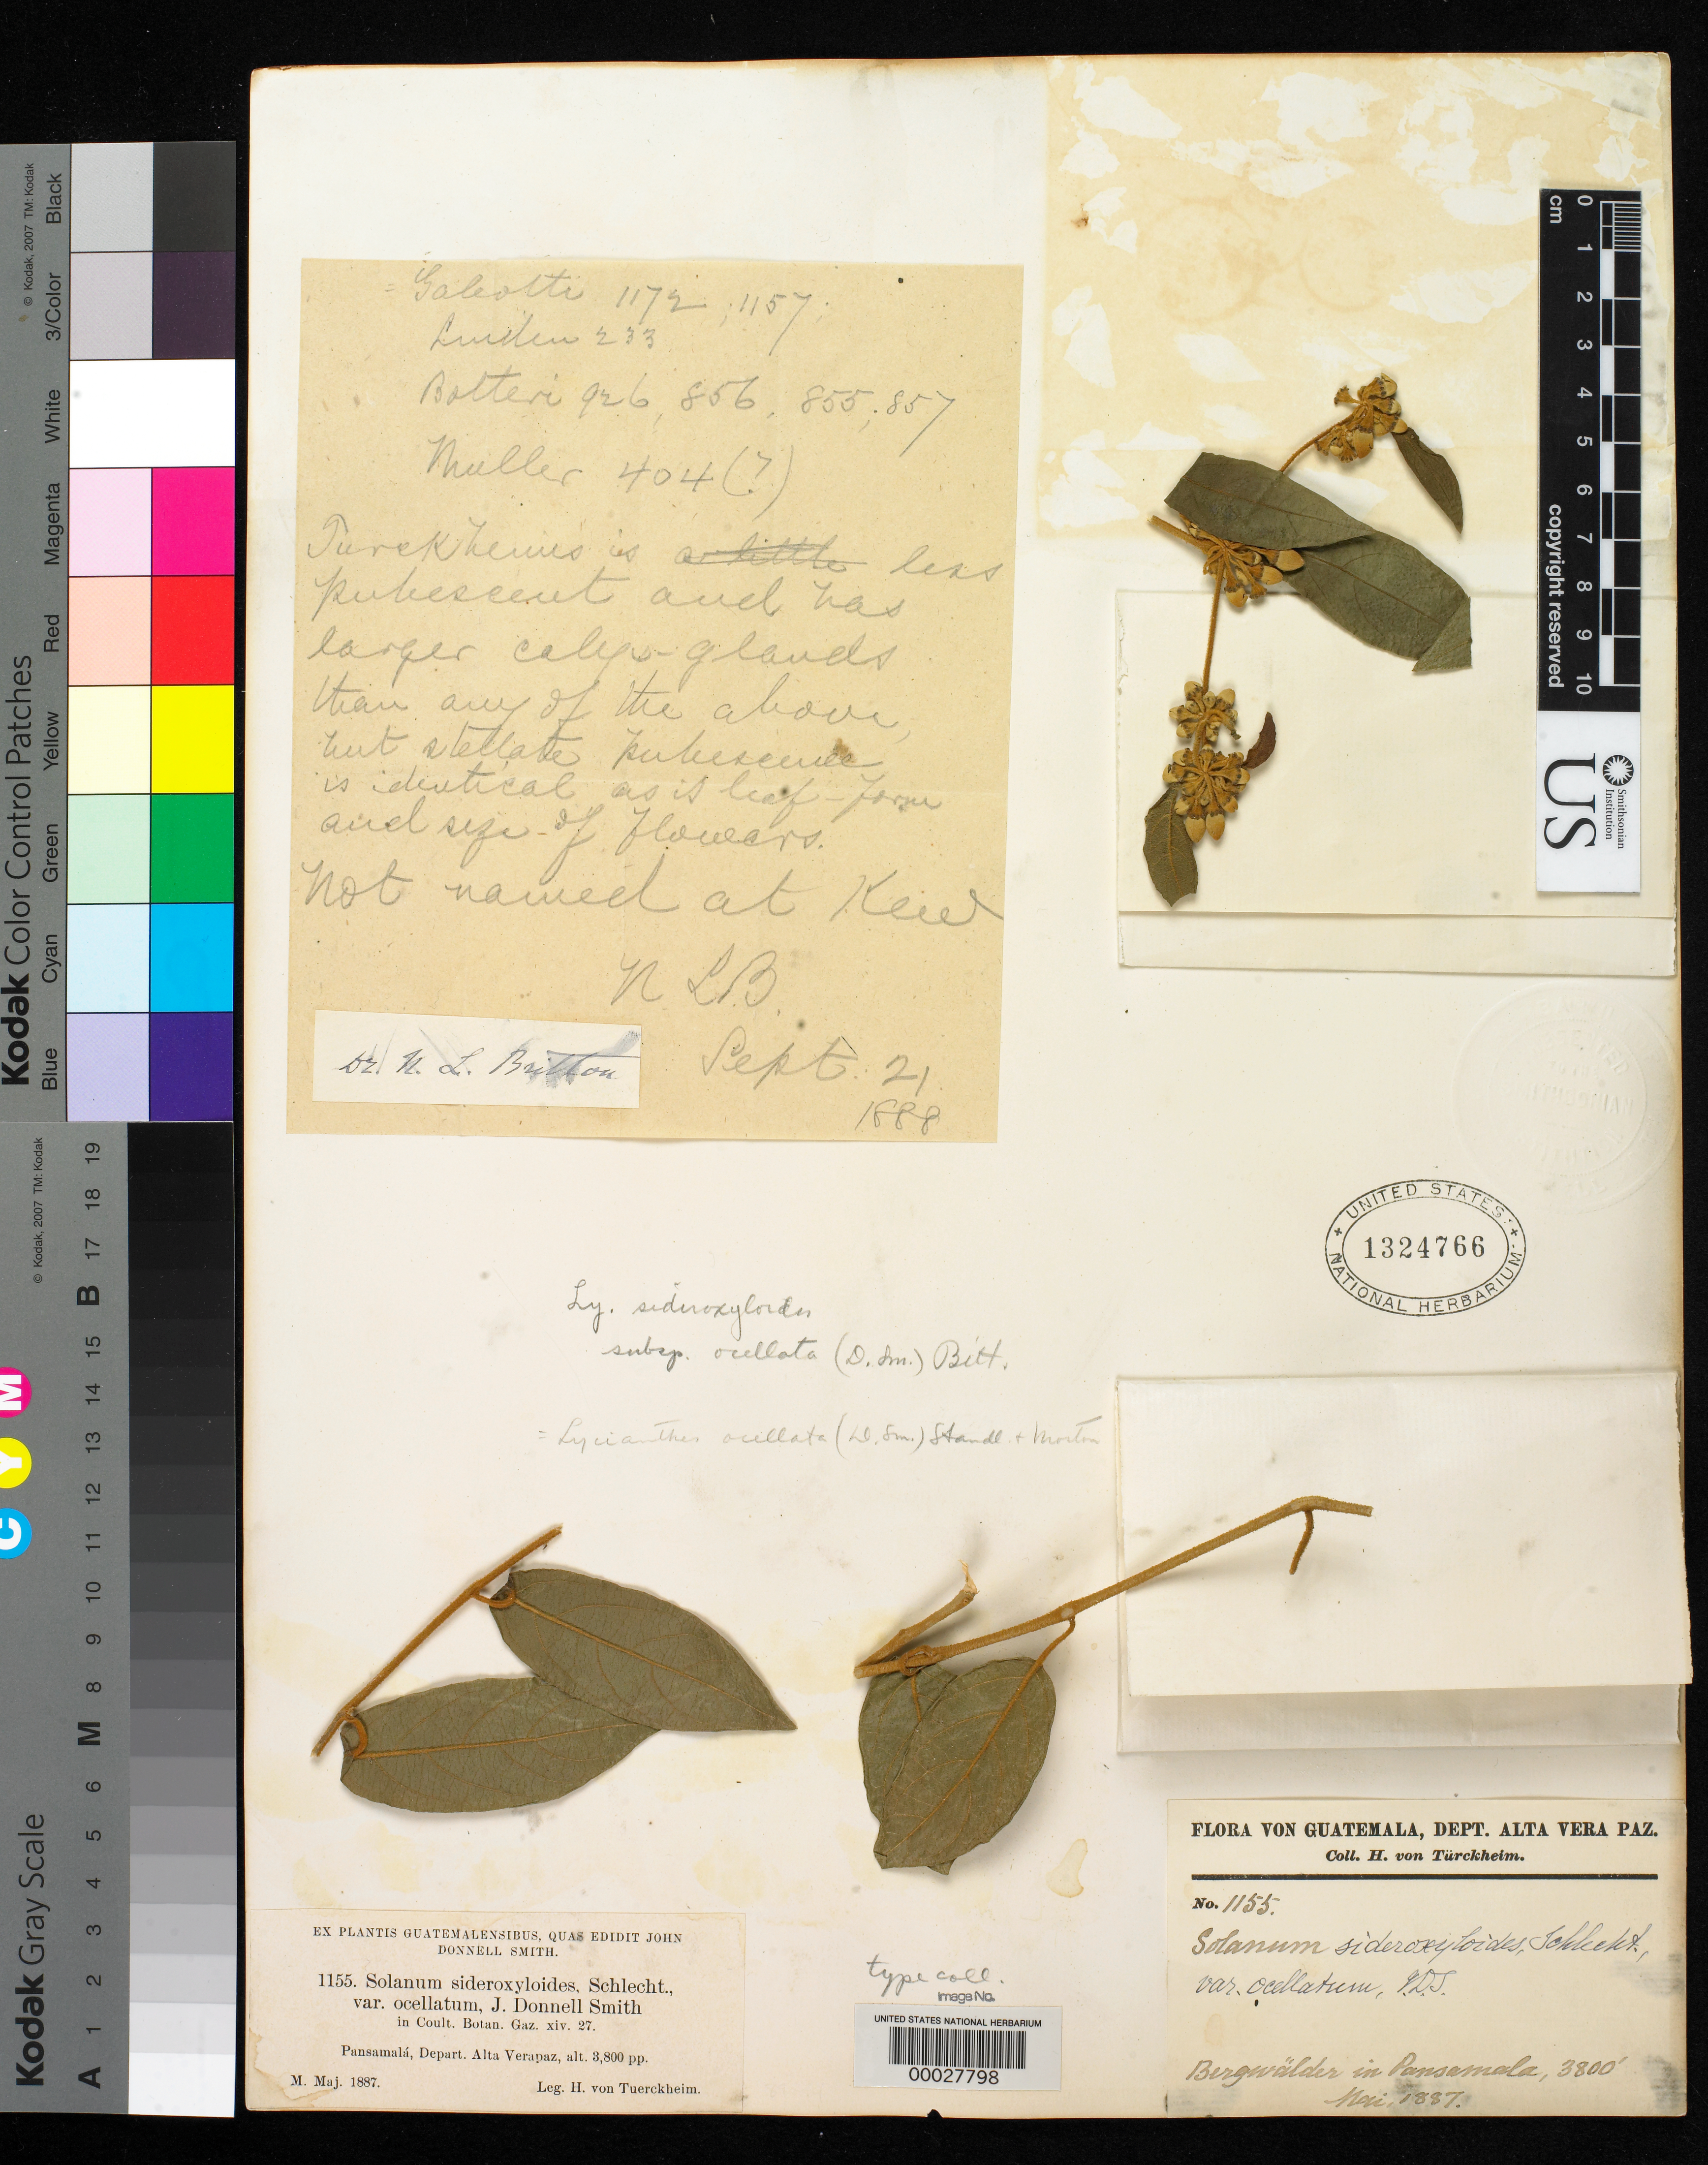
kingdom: Plantae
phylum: Tracheophyta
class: Magnoliopsida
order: Solanales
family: Solanaceae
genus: Solanum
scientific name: Solanum sideroxyloides var. ocellatum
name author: Donn. Sm.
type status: Type Fragment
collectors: H. von Türckheim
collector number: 1155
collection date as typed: May 1887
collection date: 1887-05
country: Guatemala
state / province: Alta Verapaz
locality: Pansamalá.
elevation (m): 1158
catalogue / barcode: US 1324766